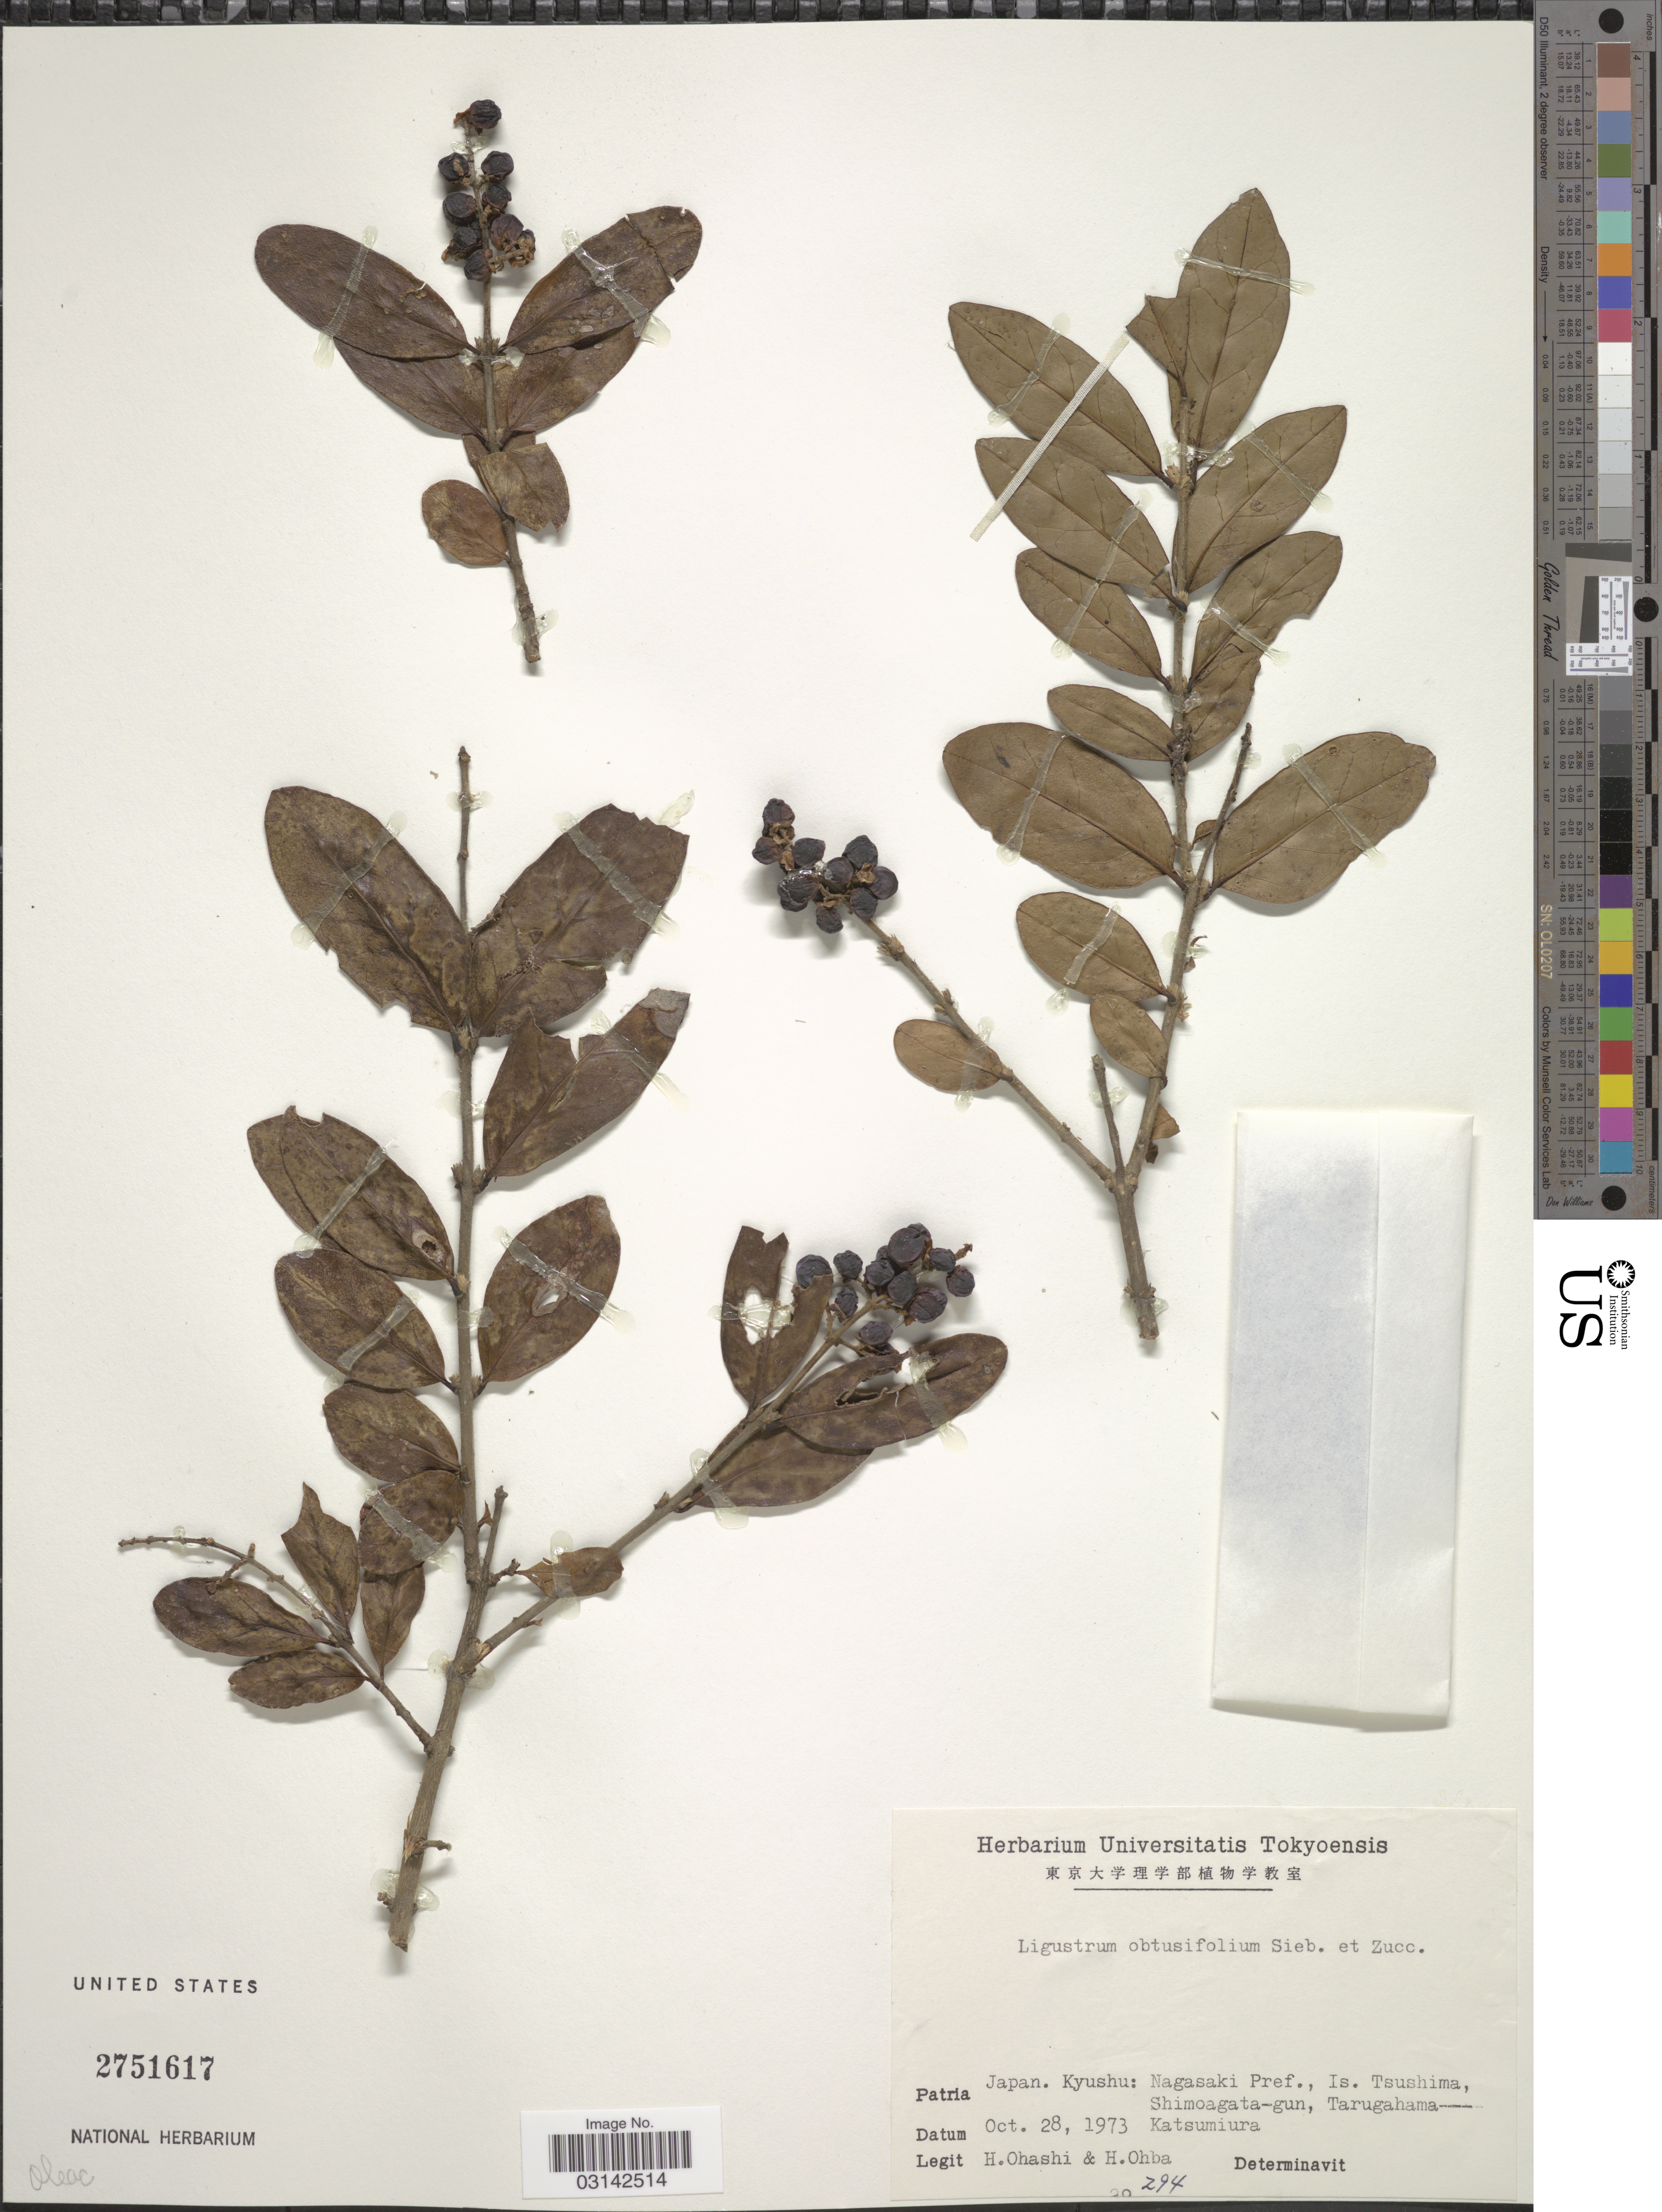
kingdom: Plantae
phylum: Tracheophyta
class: Magnoliopsida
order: Lamiales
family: Oleaceae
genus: Ligustrum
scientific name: Ligustrum obtusifolium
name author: Siebert & Zucc.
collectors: H. Ohashi & H. Ohba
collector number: Z94*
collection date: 1973-10-28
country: Japan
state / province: Nagasaki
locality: Kyushu: Nagasaki Pref., Is. Tsushima, Shimoagata-gun, Tarugahama, Katsumiura.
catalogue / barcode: US 2751617